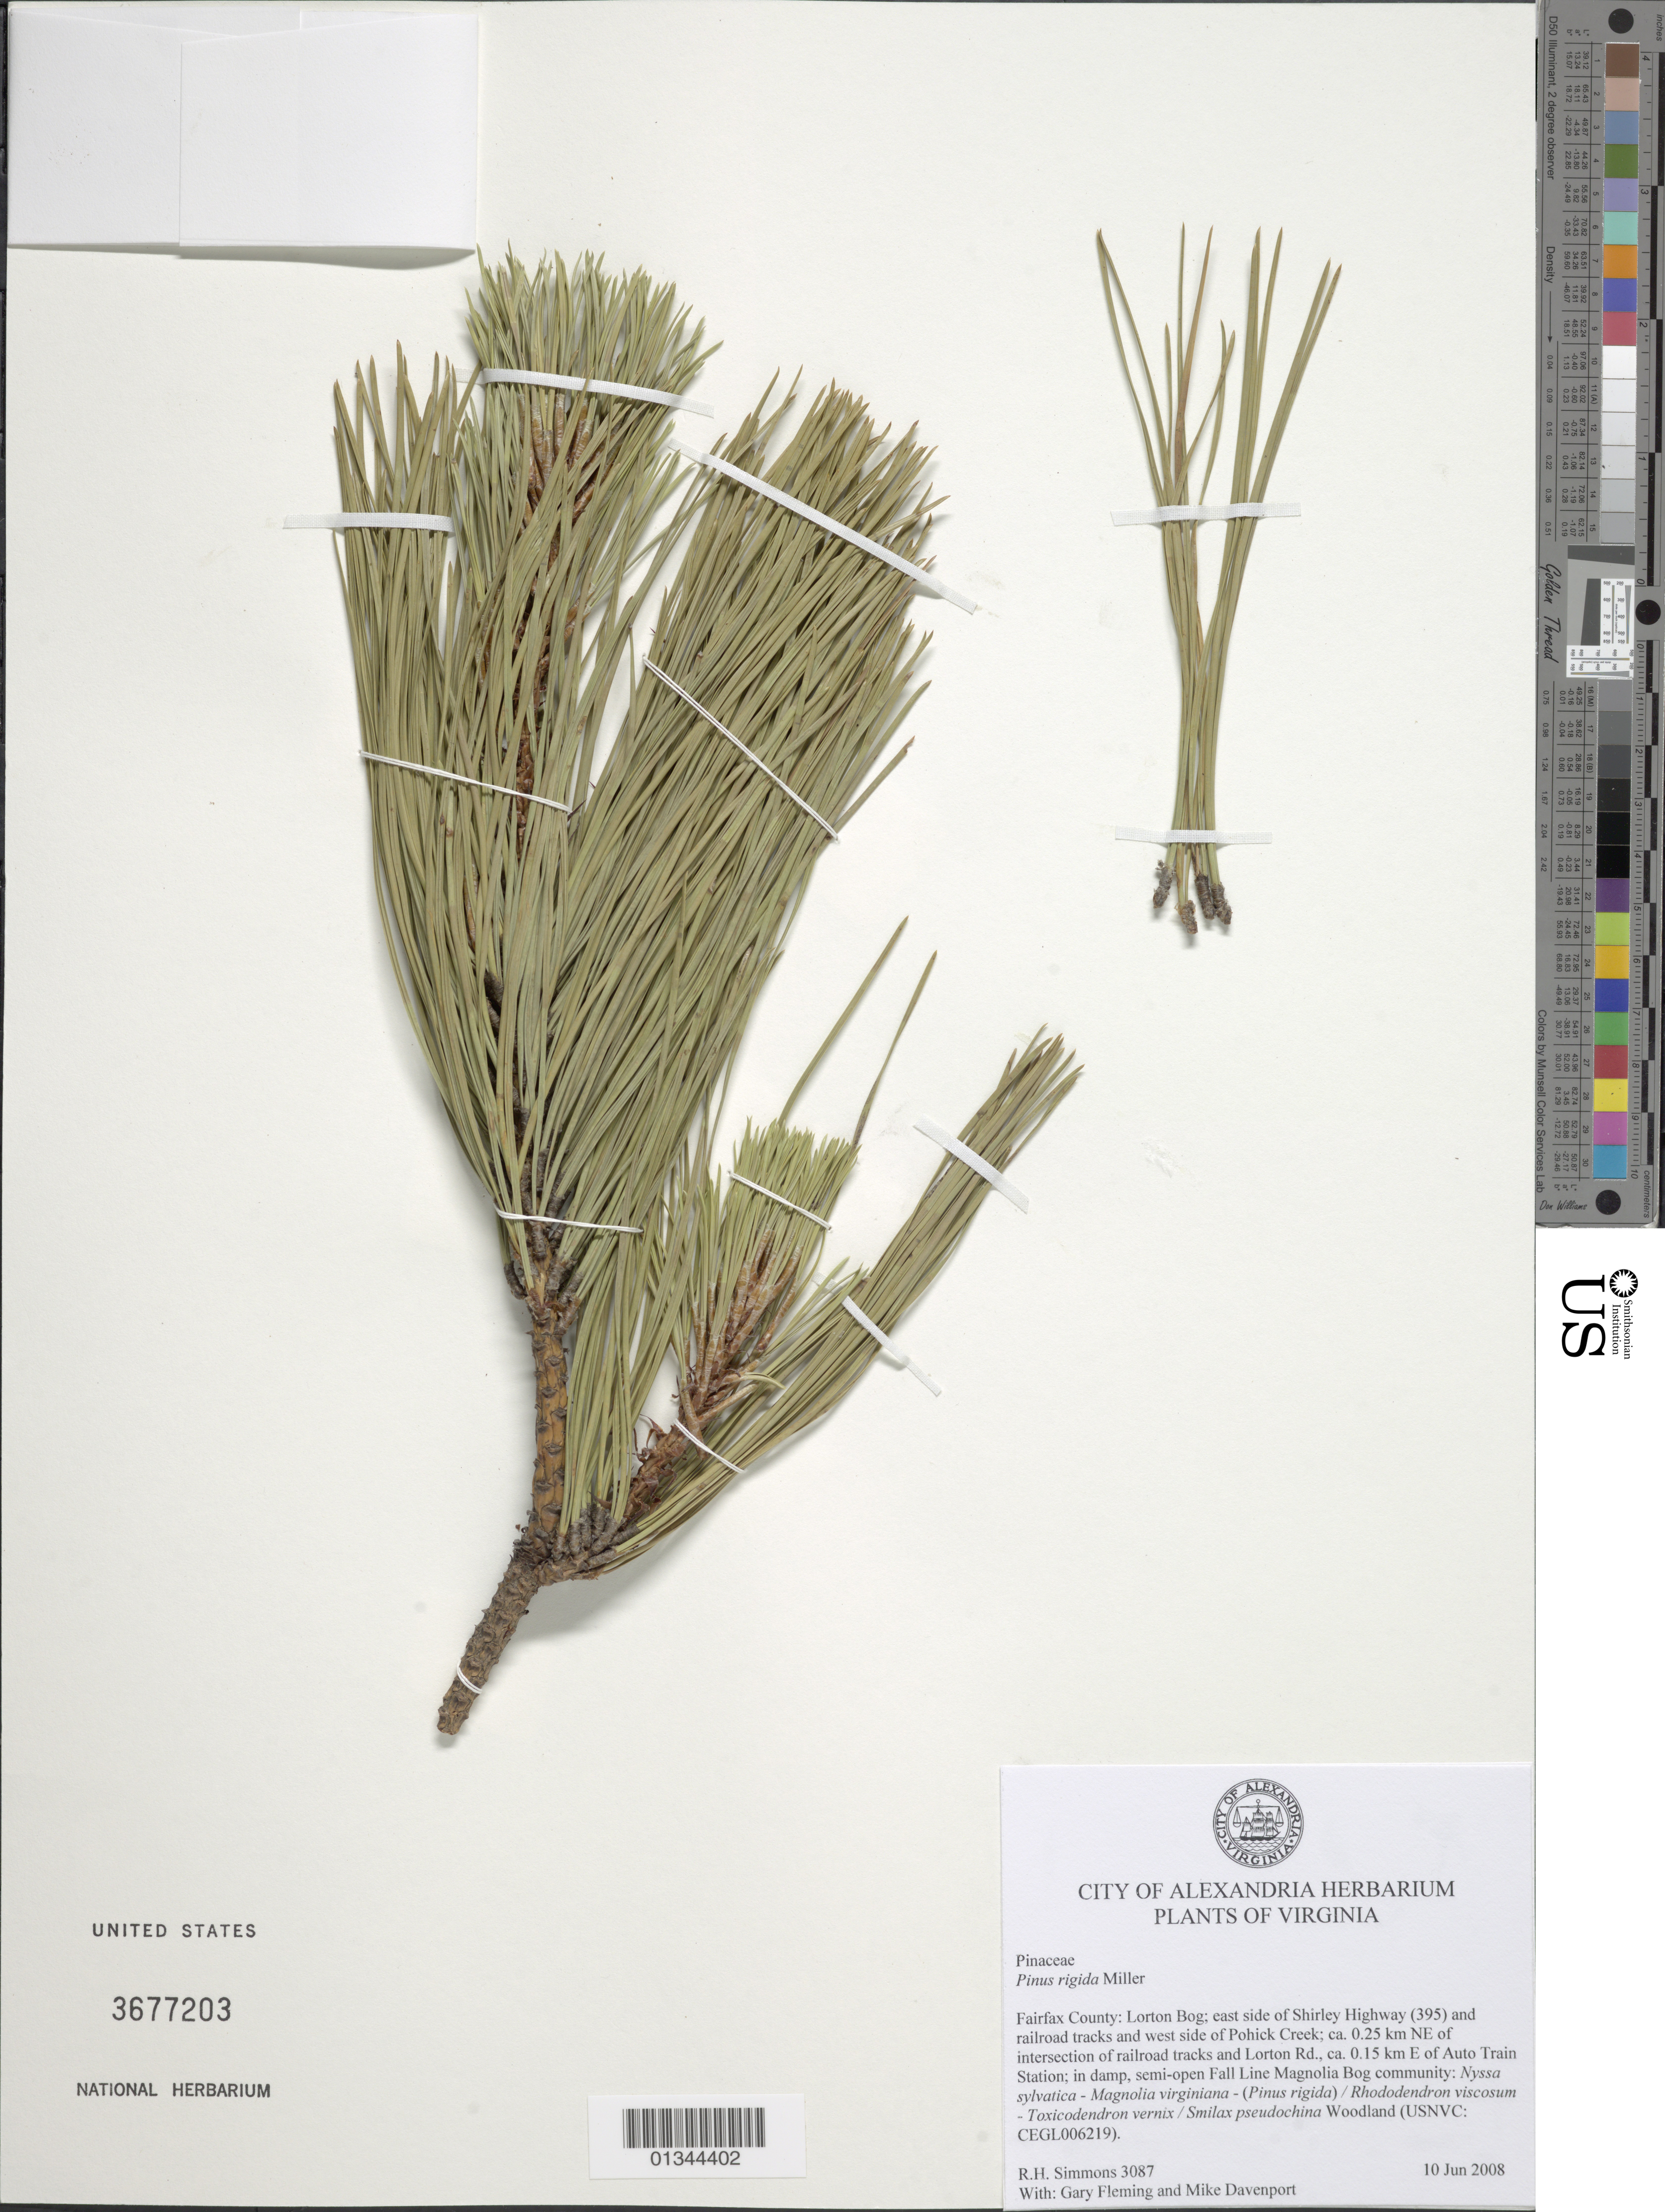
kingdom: Plantae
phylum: Tracheophyta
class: Pinopsida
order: Pinales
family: Pinaceae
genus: Pinus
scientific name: Pinus rigida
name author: Mill.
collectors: R. H. Simmons, G. Fleming & M. Davenport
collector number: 3087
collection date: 2008-06-10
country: United States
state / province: Virginia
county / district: Fairfax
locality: Lorton Bog; east side of Shirley Highway (395) and railroad tracks and west side of Pohick Creek; ca. 0.25 km NE of intersection of railroad tracks and Lorton Rd., ca. 0.15 km E of Auto Train Station.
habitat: Woodland.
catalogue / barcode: US 3677203